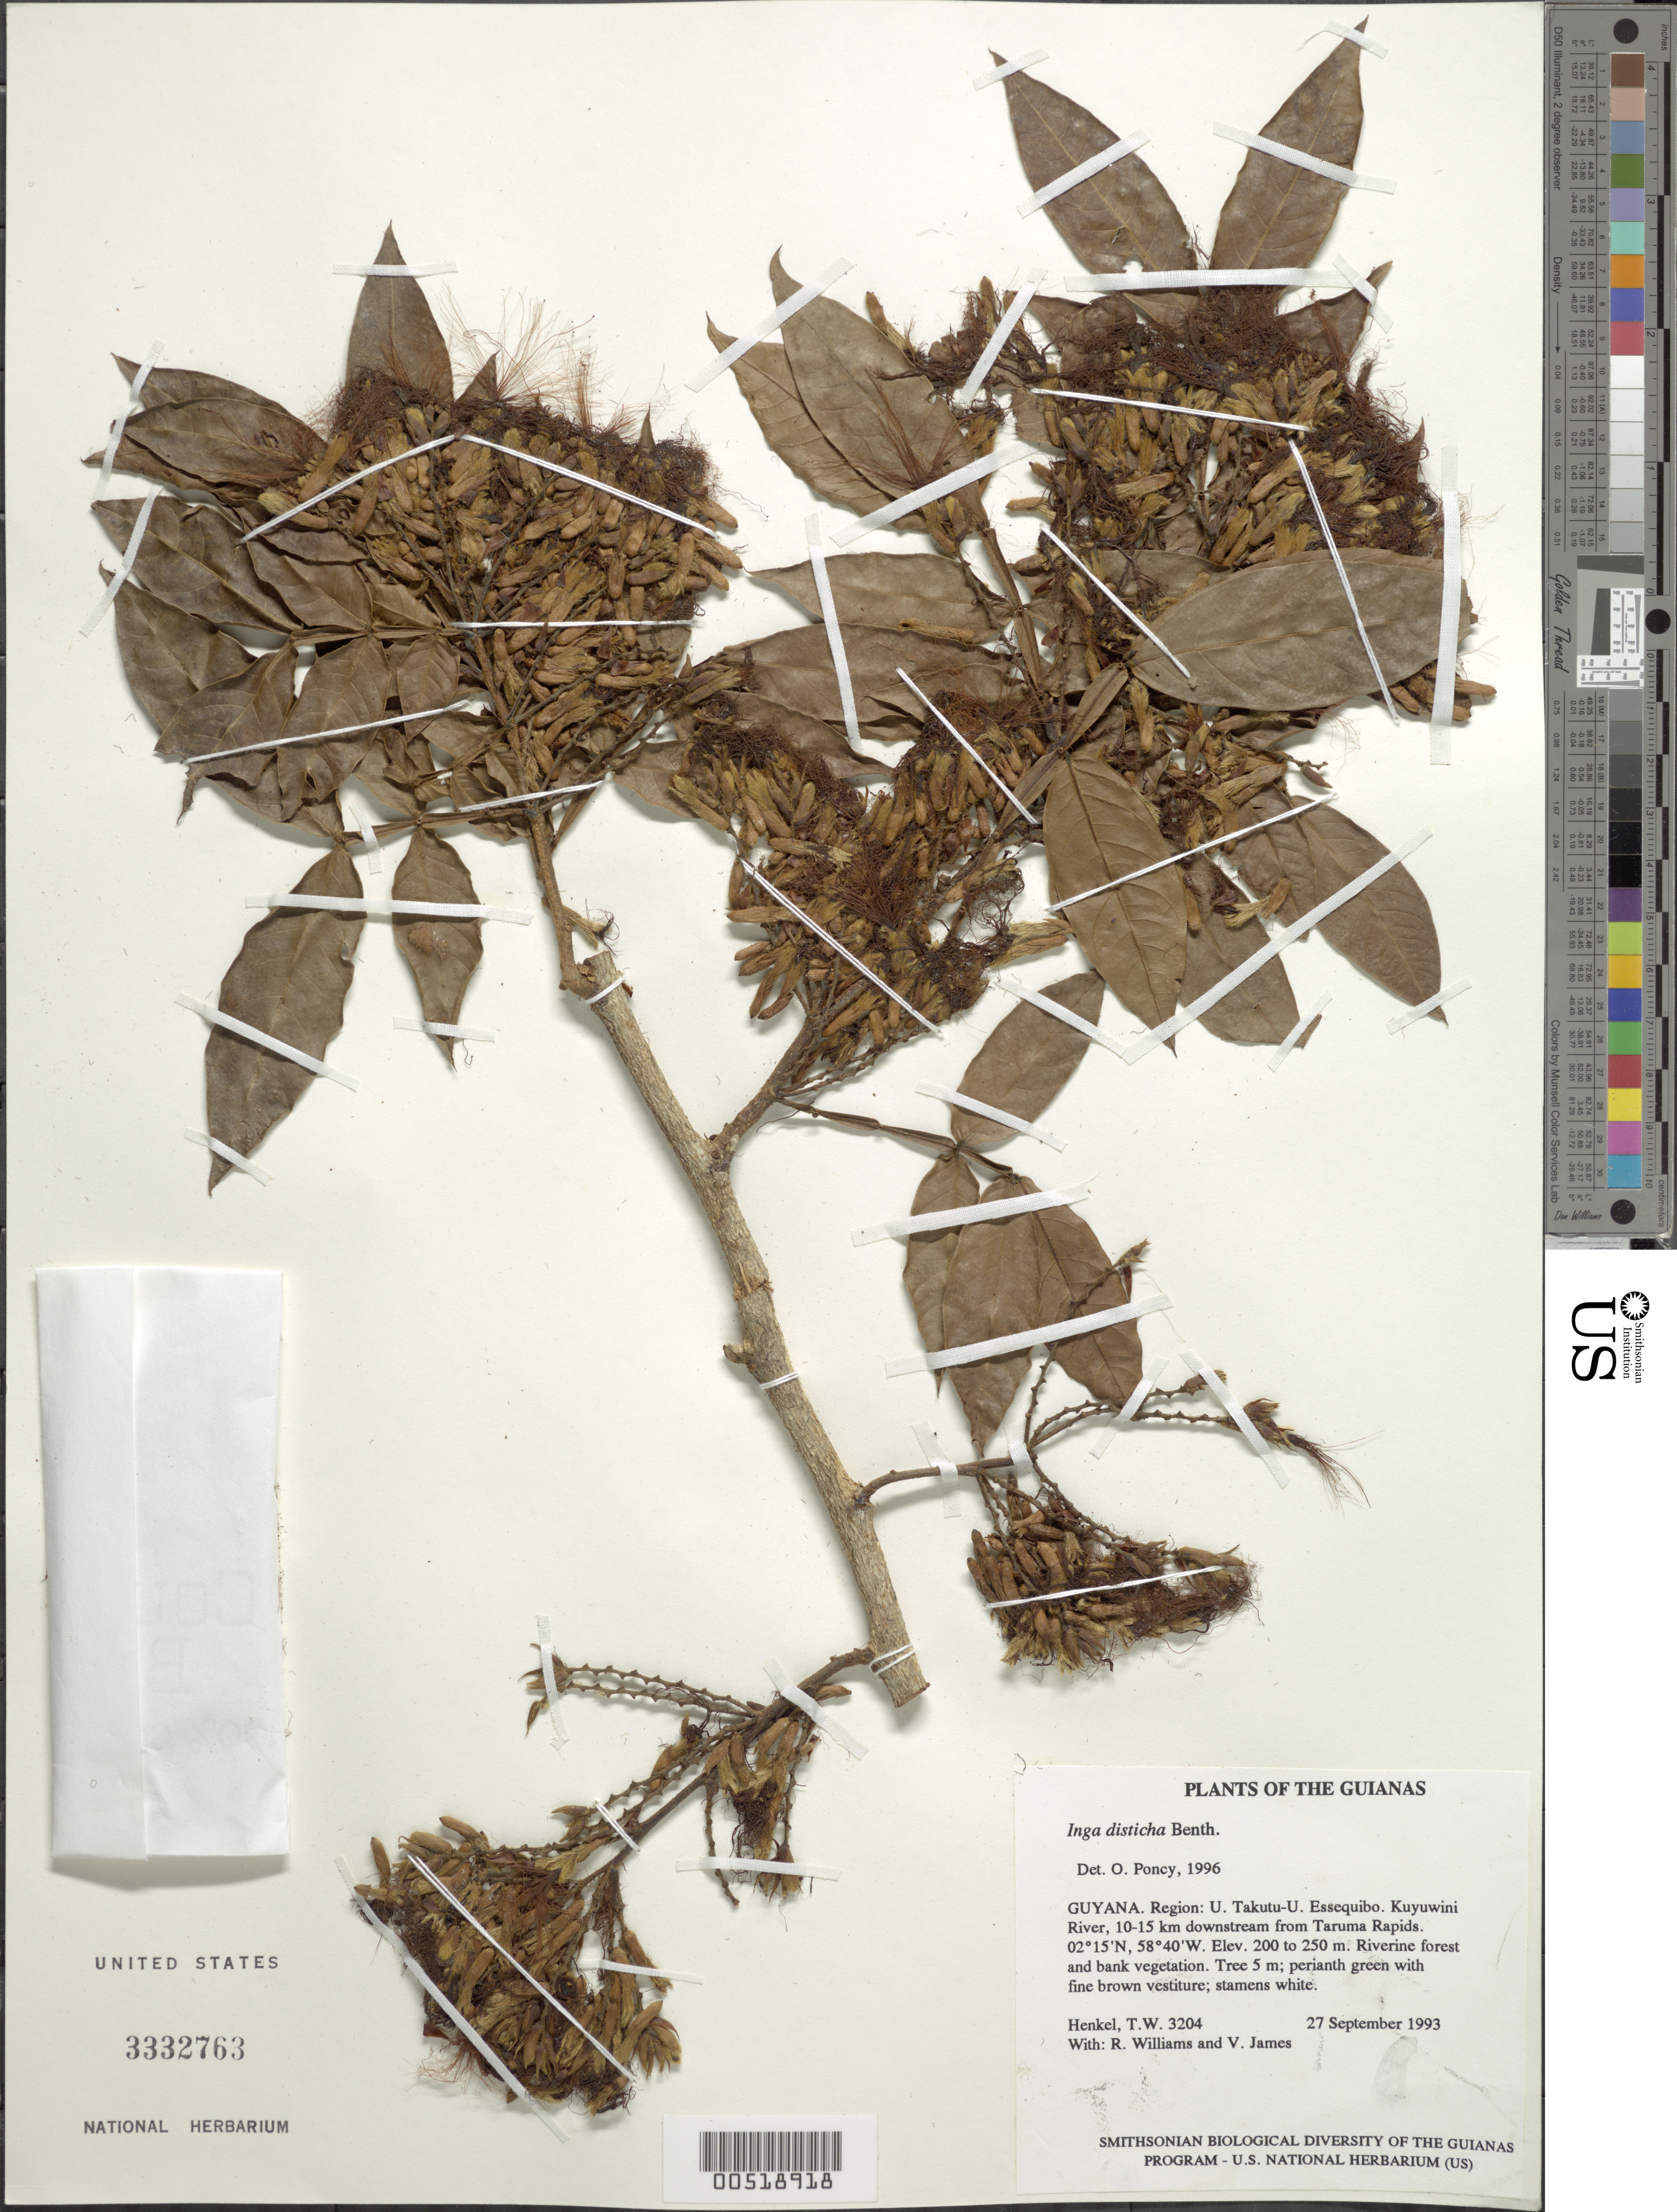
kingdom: Plantae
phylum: Tracheophyta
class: Magnoliopsida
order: Fabales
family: Fabaceae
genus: Inga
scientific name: Inga disticha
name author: Benth.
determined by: Poncy, O.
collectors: T. Henkel, R. Williams & V. James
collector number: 3204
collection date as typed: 27 September 1993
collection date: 1993-09-27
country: Guyana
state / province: U. Takutu-U. Essequibo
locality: Kuyuwini River, 10-15 km downstream from Taruma Rapids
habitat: Riverine forest and bank vegetation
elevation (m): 200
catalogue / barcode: US 3332763